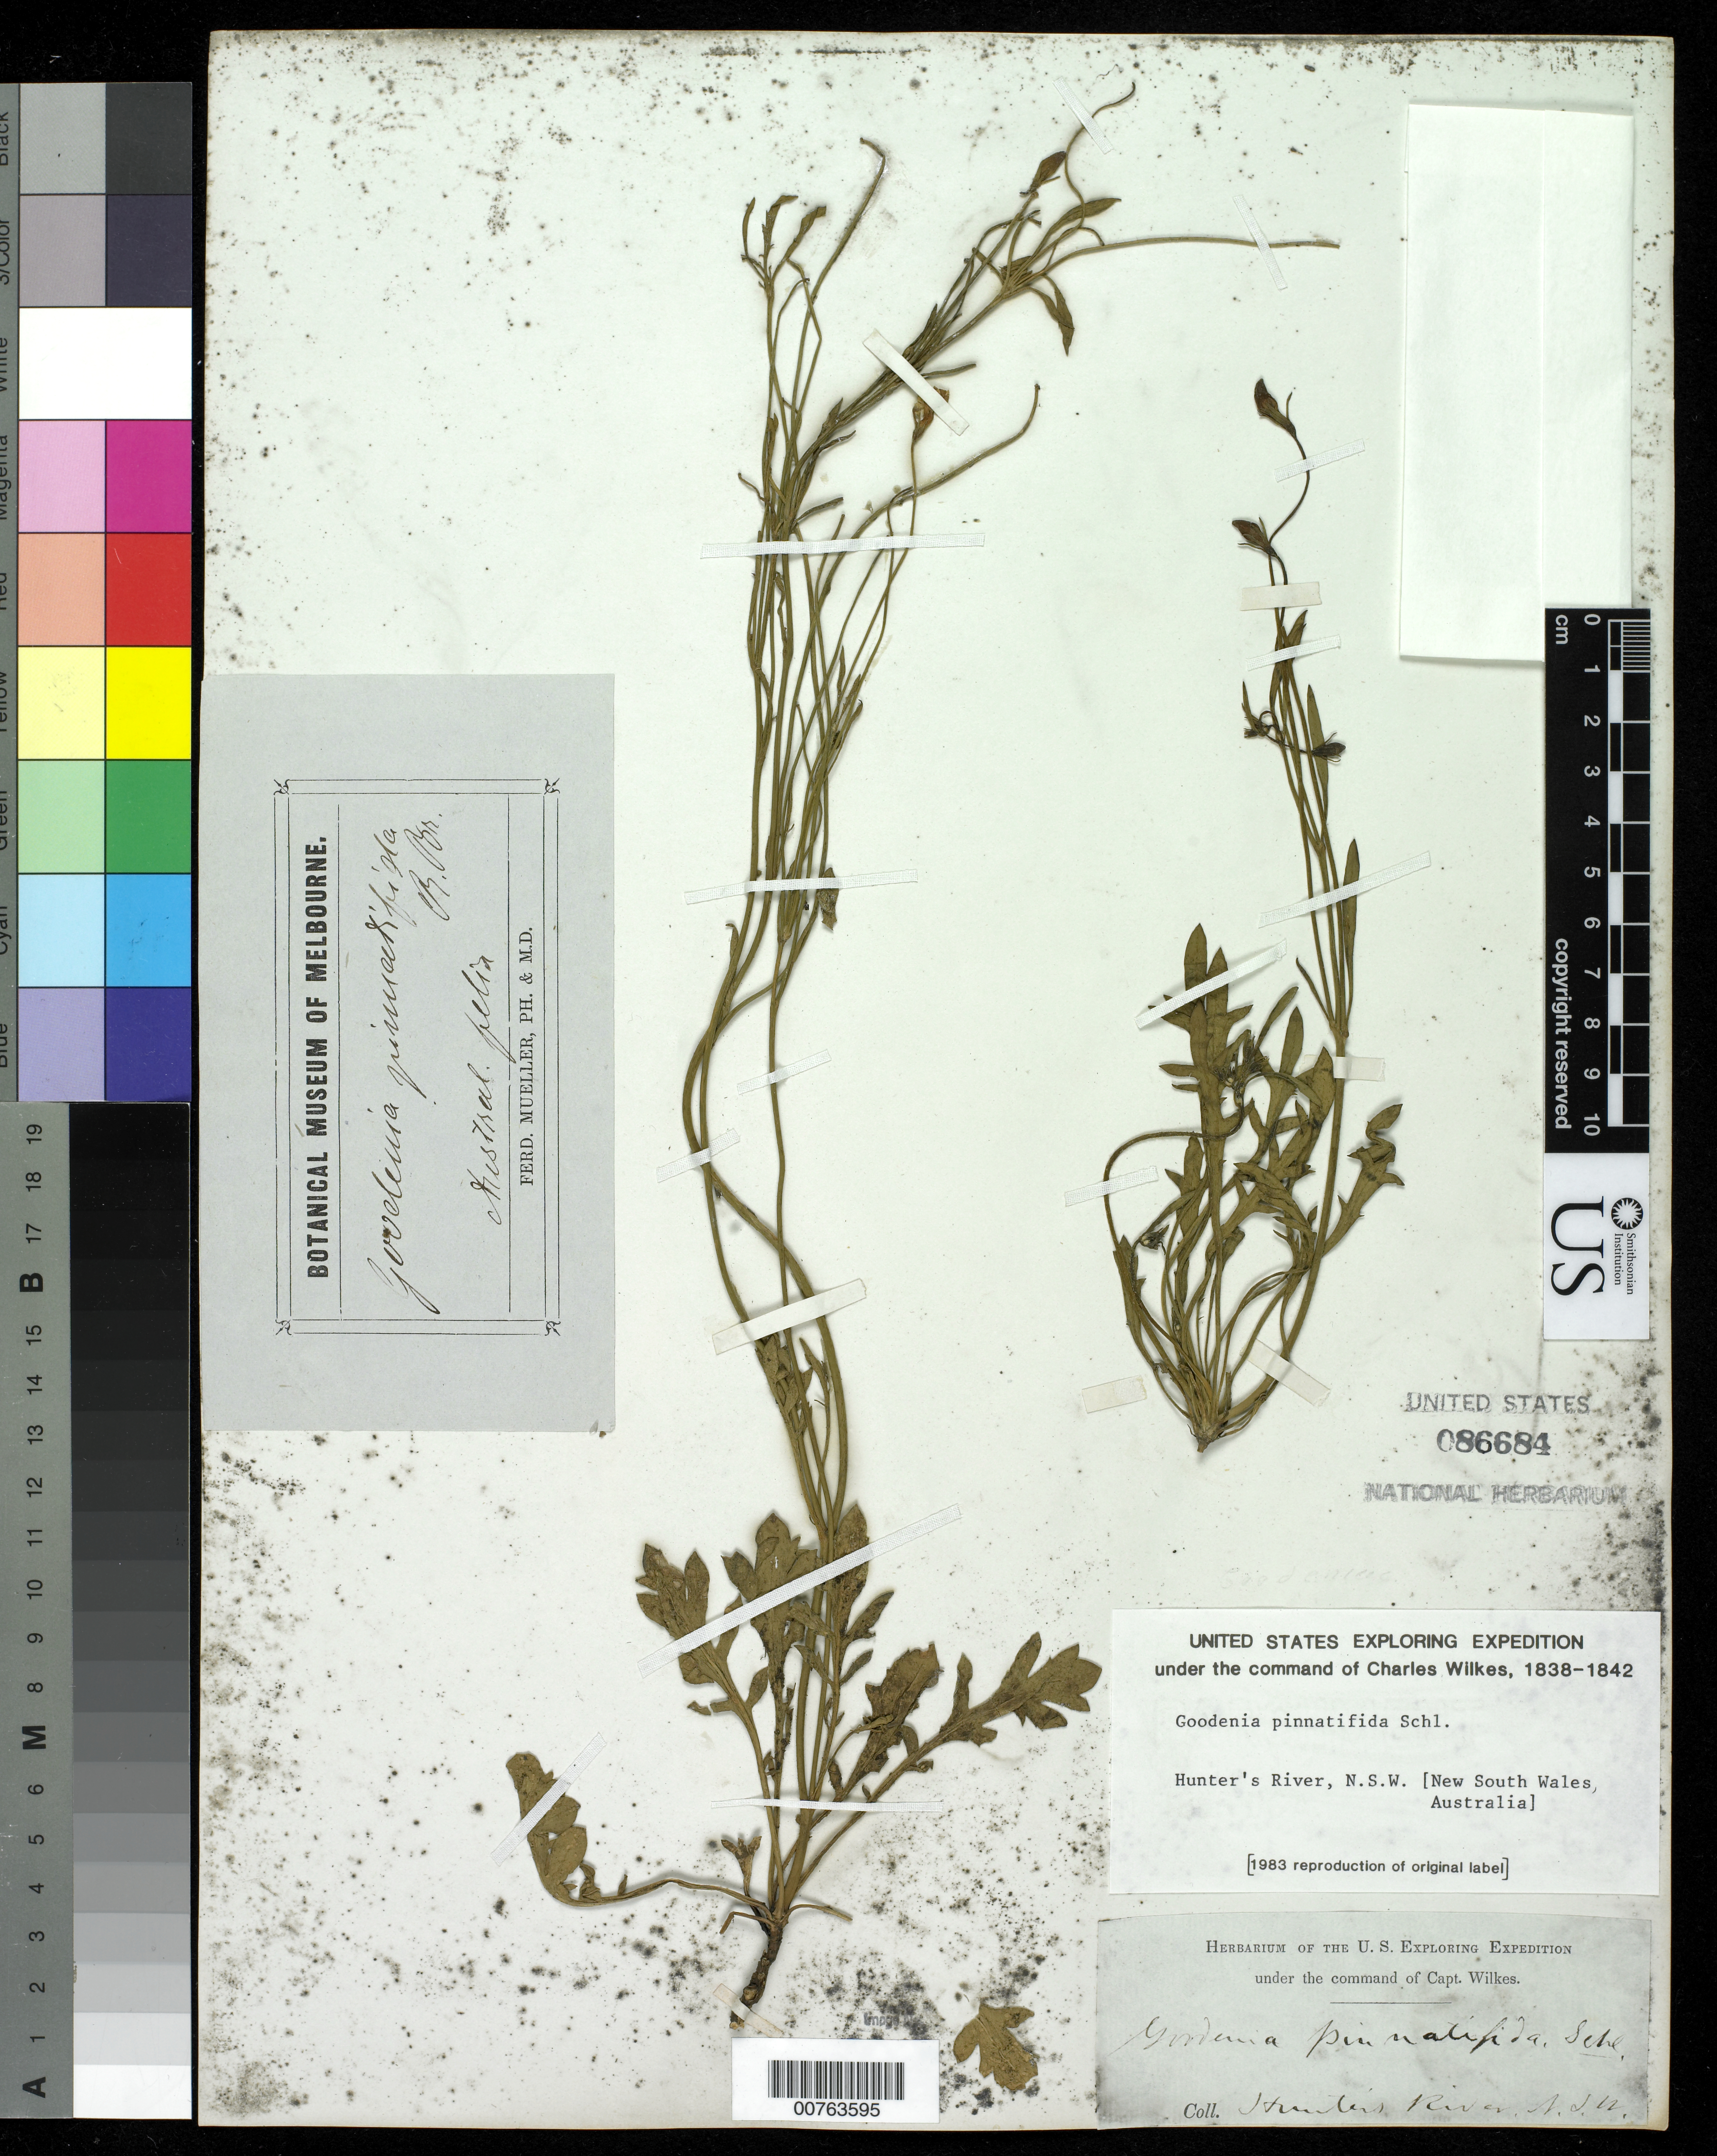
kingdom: Plantae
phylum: Tracheophyta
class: Magnoliopsida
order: Asterales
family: Goodeniaceae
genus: Goodenia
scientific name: Goodenia pinnatifida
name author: Schltdl.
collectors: Wilkes Explor. Exped.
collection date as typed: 1838 to -- --- 1842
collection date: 1838/1842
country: Australia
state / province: New South Wales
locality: Hunter River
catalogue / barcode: US 86684